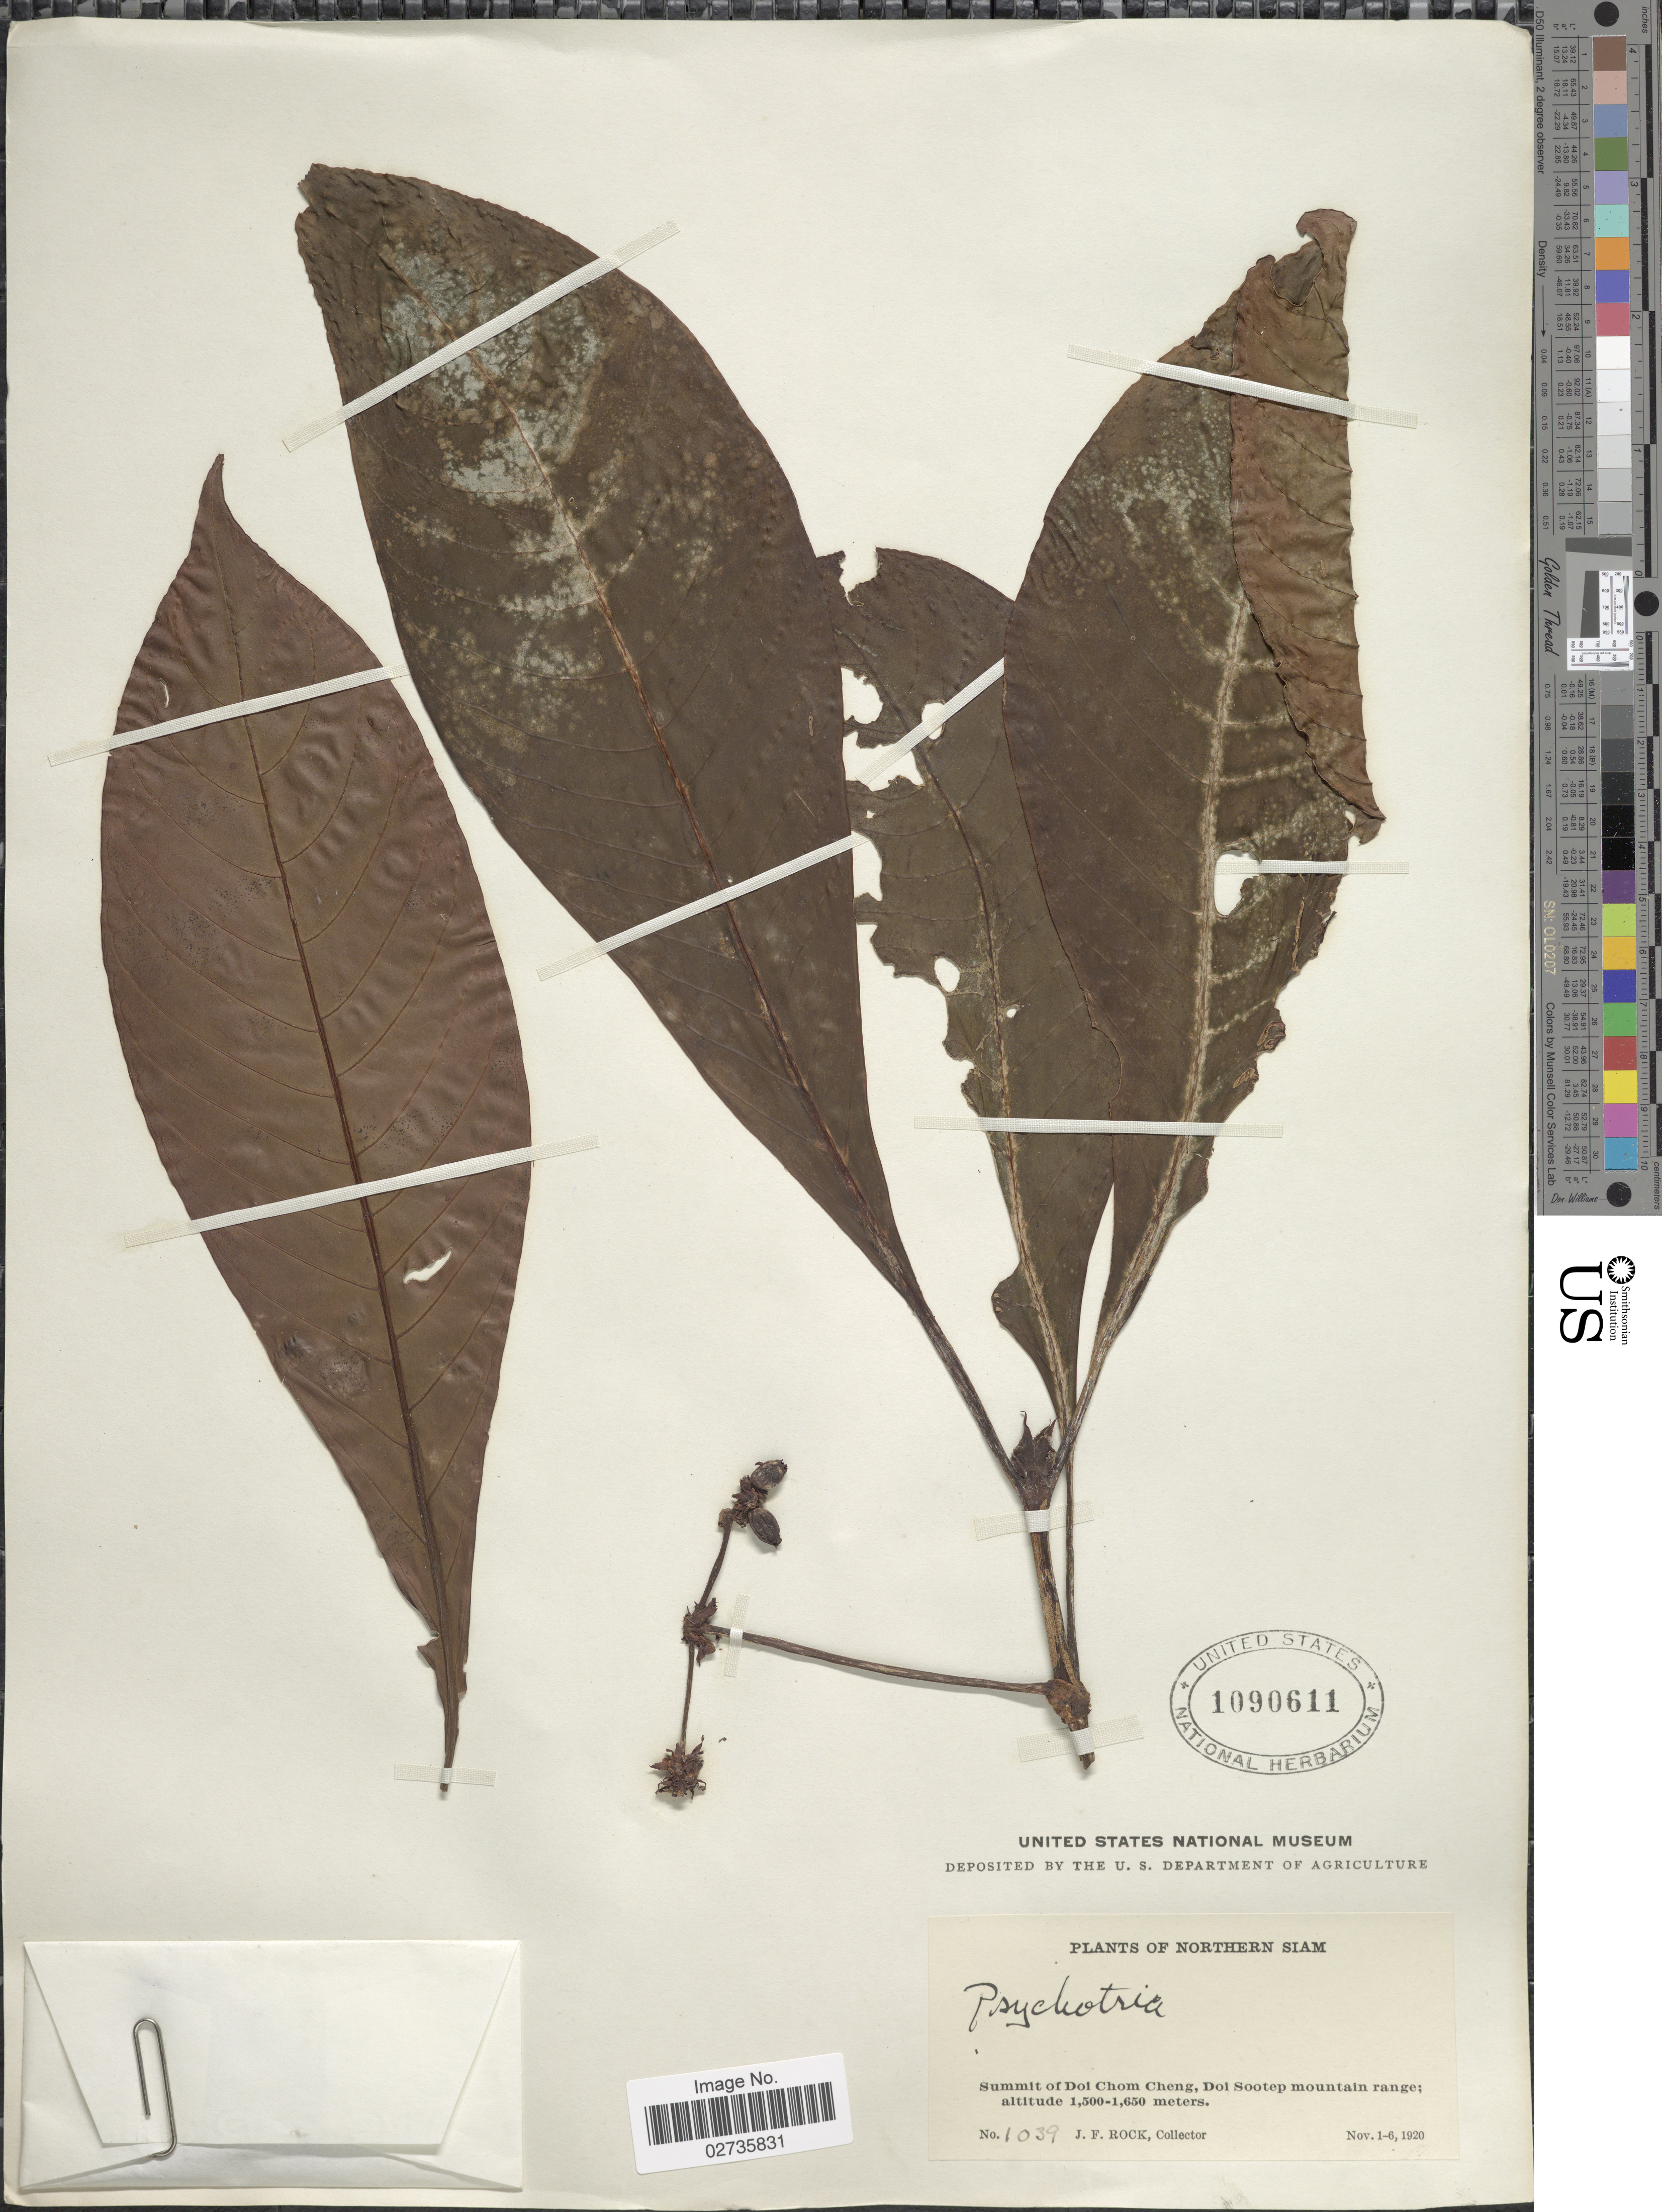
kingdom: Plantae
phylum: Tracheophyta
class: Magnoliopsida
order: Gentianales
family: Rubiaceae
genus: Psychotria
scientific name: Psychotria sp.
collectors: J. Rock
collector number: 1039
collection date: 1920-11-01/1920-11-06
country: Thailand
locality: Northern Siam, Summit of Doi Chom Cheng, Doi Sootep mountain range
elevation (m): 1500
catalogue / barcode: US 1090611